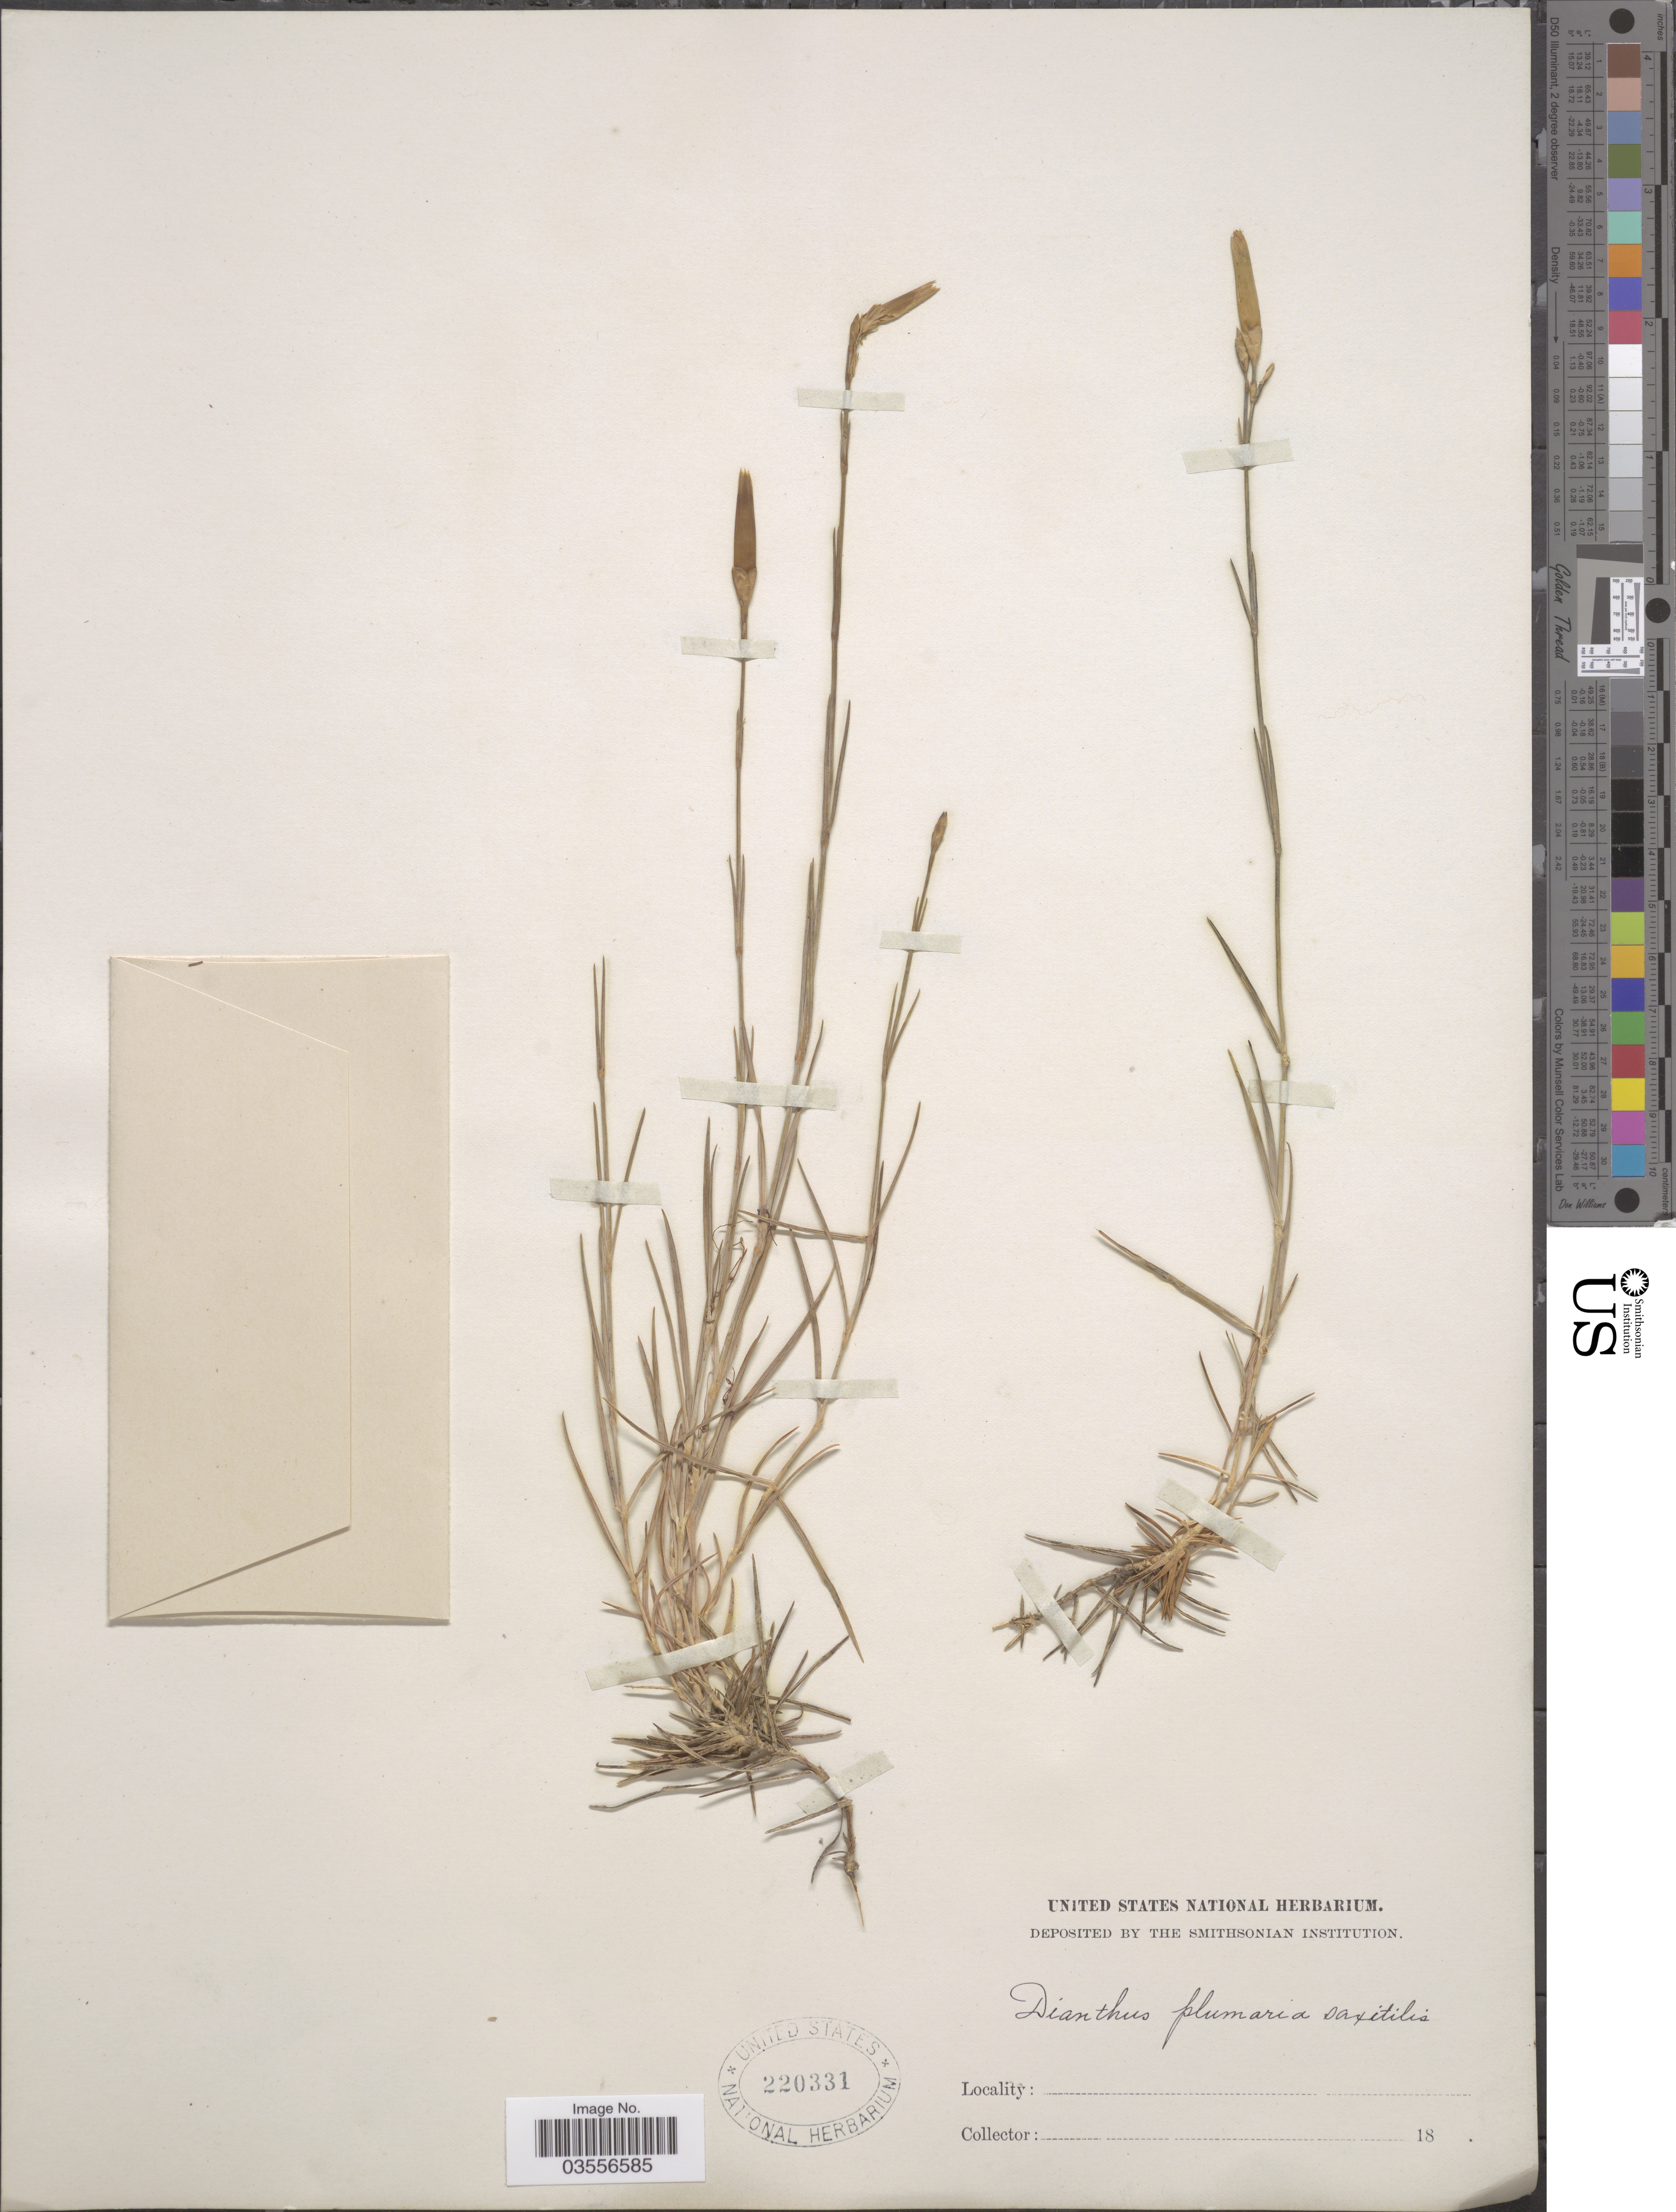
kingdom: Plantae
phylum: Tracheophyta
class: Magnoliopsida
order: Caryophyllales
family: Caryophyllaceae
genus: Dianthus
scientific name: Dianthus plumarius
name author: L.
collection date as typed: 18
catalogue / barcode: US 220331